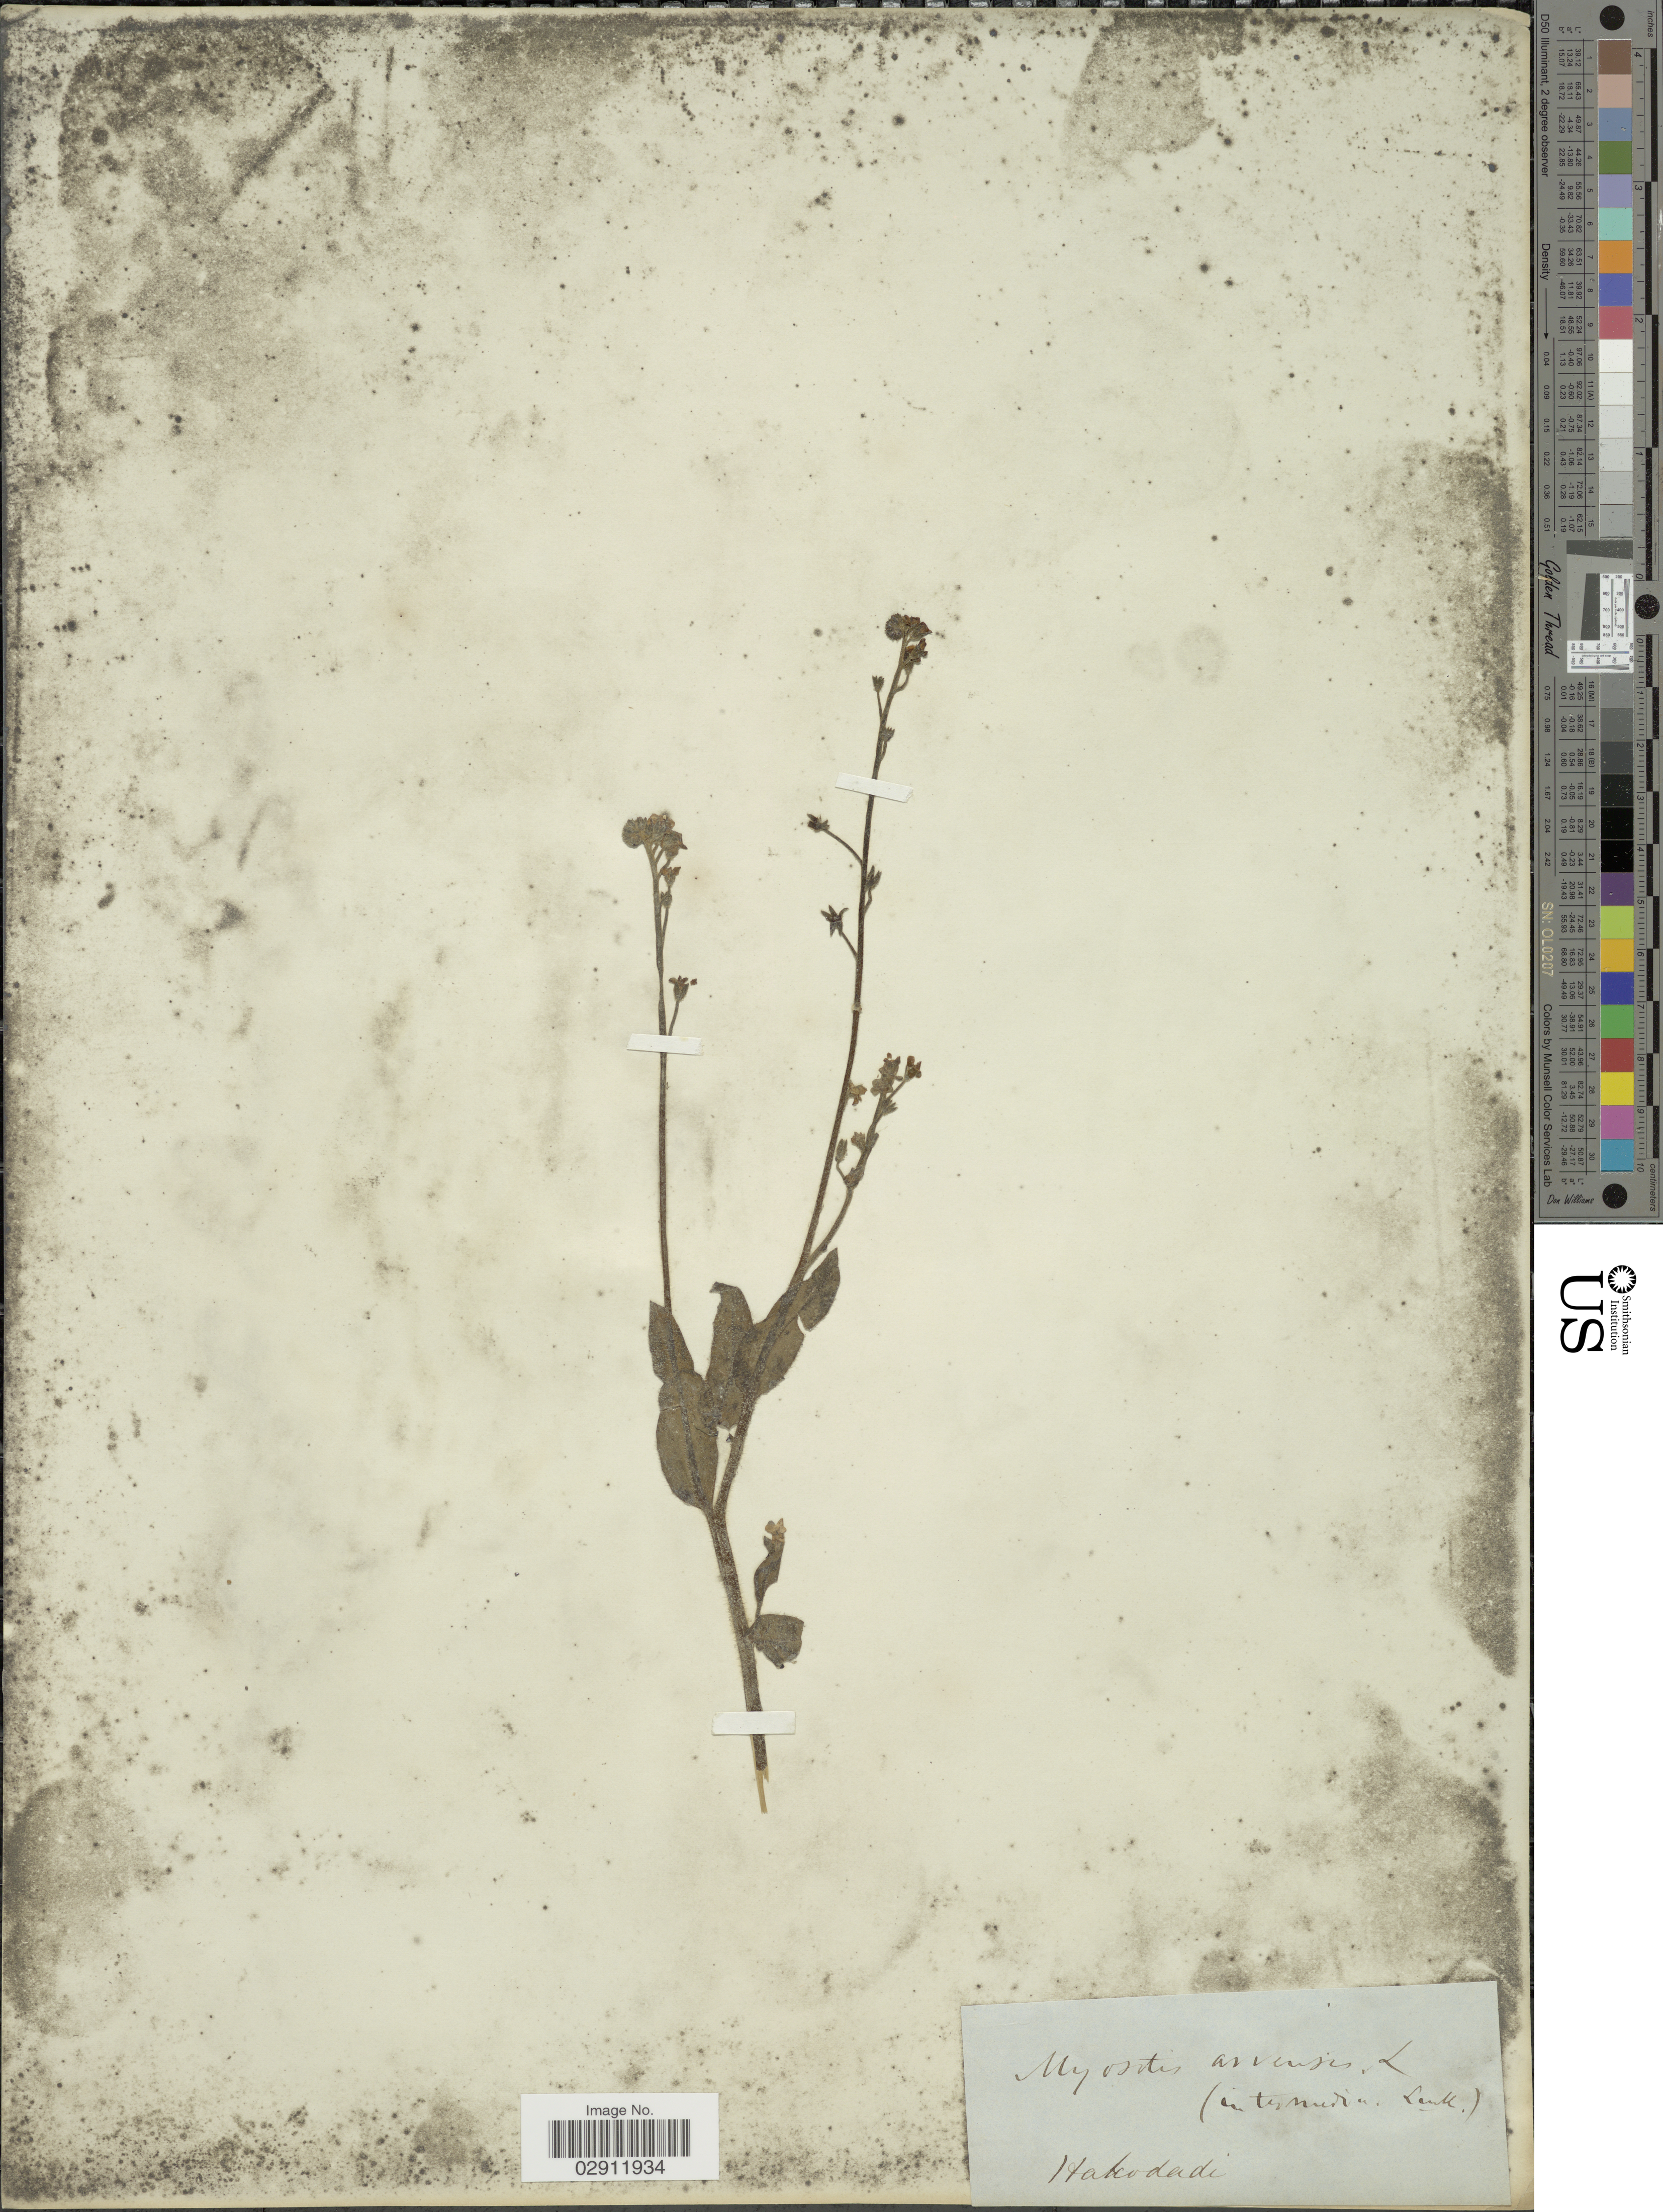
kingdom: Plantae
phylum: Tracheophyta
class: Magnoliopsida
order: Boraginales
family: Boraginaceae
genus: Myosotis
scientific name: Myosotis sp.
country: Japan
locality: Hakodadi.